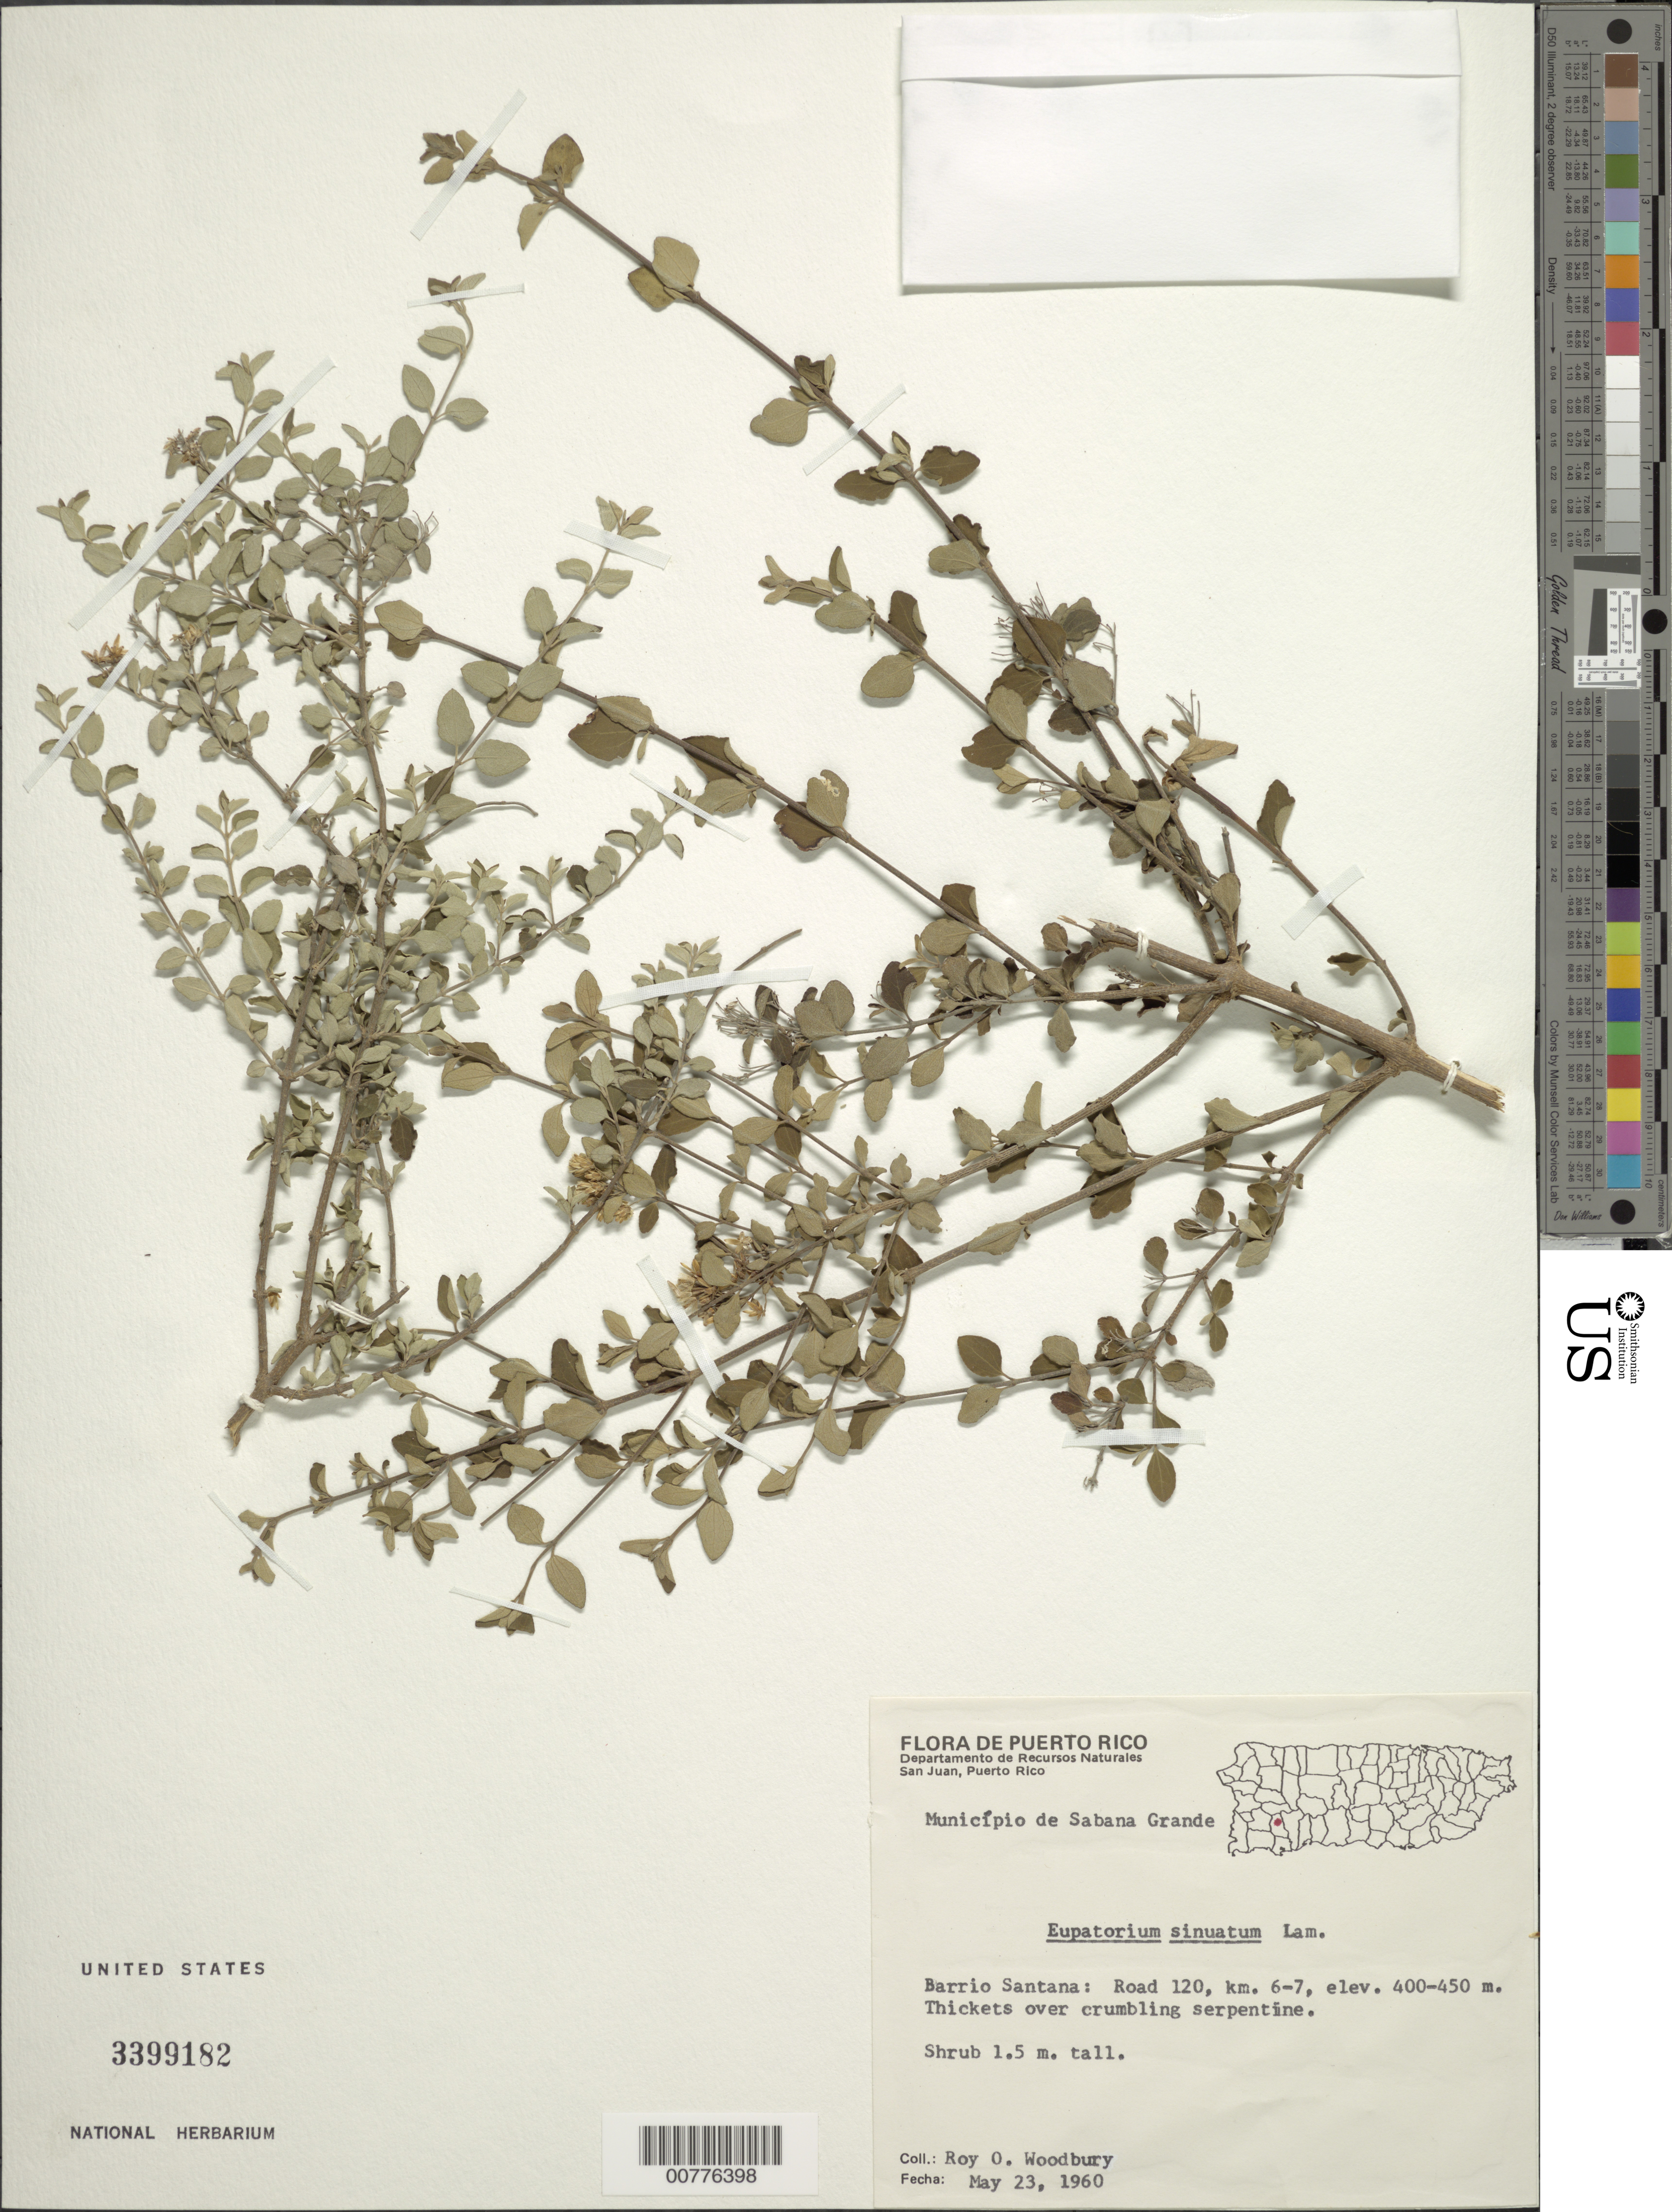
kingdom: Plantae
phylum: Tracheophyta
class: Magnoliopsida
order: Asterales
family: Asteraceae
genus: Chromolaena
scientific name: Chromolaena sinuata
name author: (Lam.) R.M. King & H. Rob.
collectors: R. O. Woodbury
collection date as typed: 23 May 1960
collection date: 1960-05-23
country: Puerto Rico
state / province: Sabana Grande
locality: Municipio de Sabana Grande. Barrio Santana: Road 120, km 6-7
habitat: Thickets over crumbling serpentine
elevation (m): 400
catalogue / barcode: US 3399182